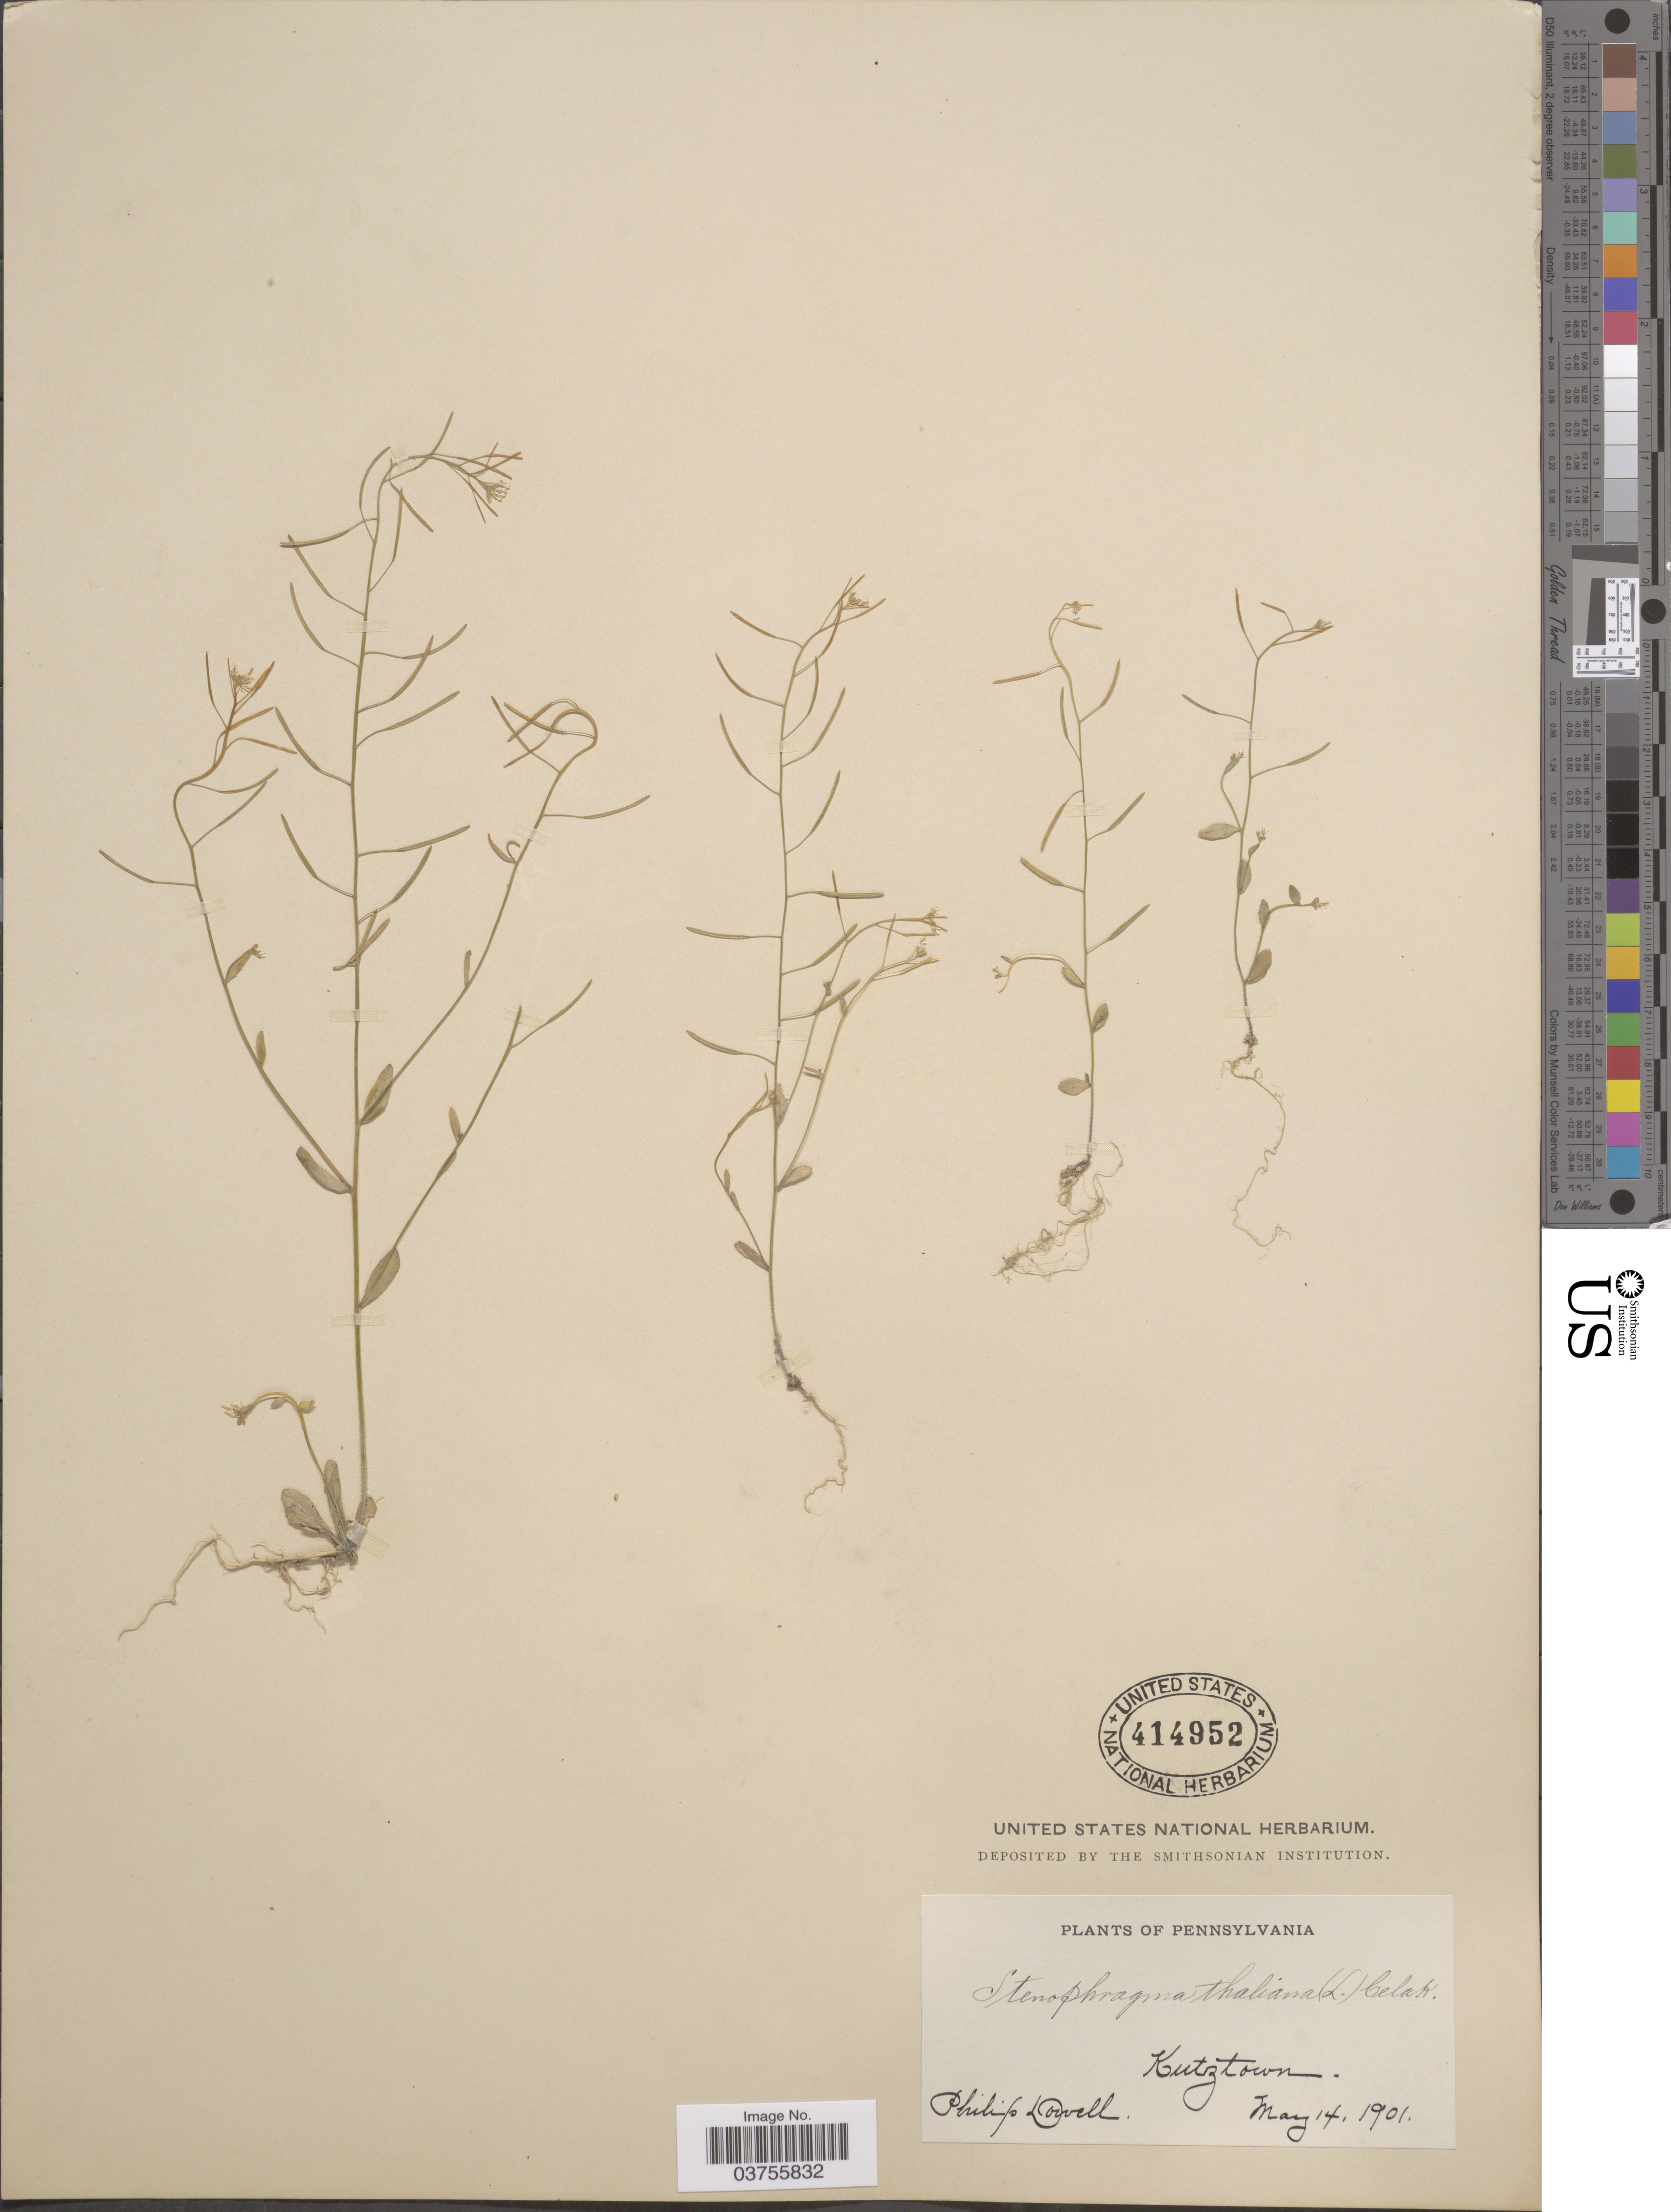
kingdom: Plantae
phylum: Tracheophyta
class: Magnoliopsida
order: Brassicales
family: Brassicaceae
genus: Arabidopsis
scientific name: Arabidopsis thaliana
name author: (L.) Heynh.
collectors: P. Dowell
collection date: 1901-05-14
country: United States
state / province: Pennsylvania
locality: Kutztown.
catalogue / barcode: US 414952